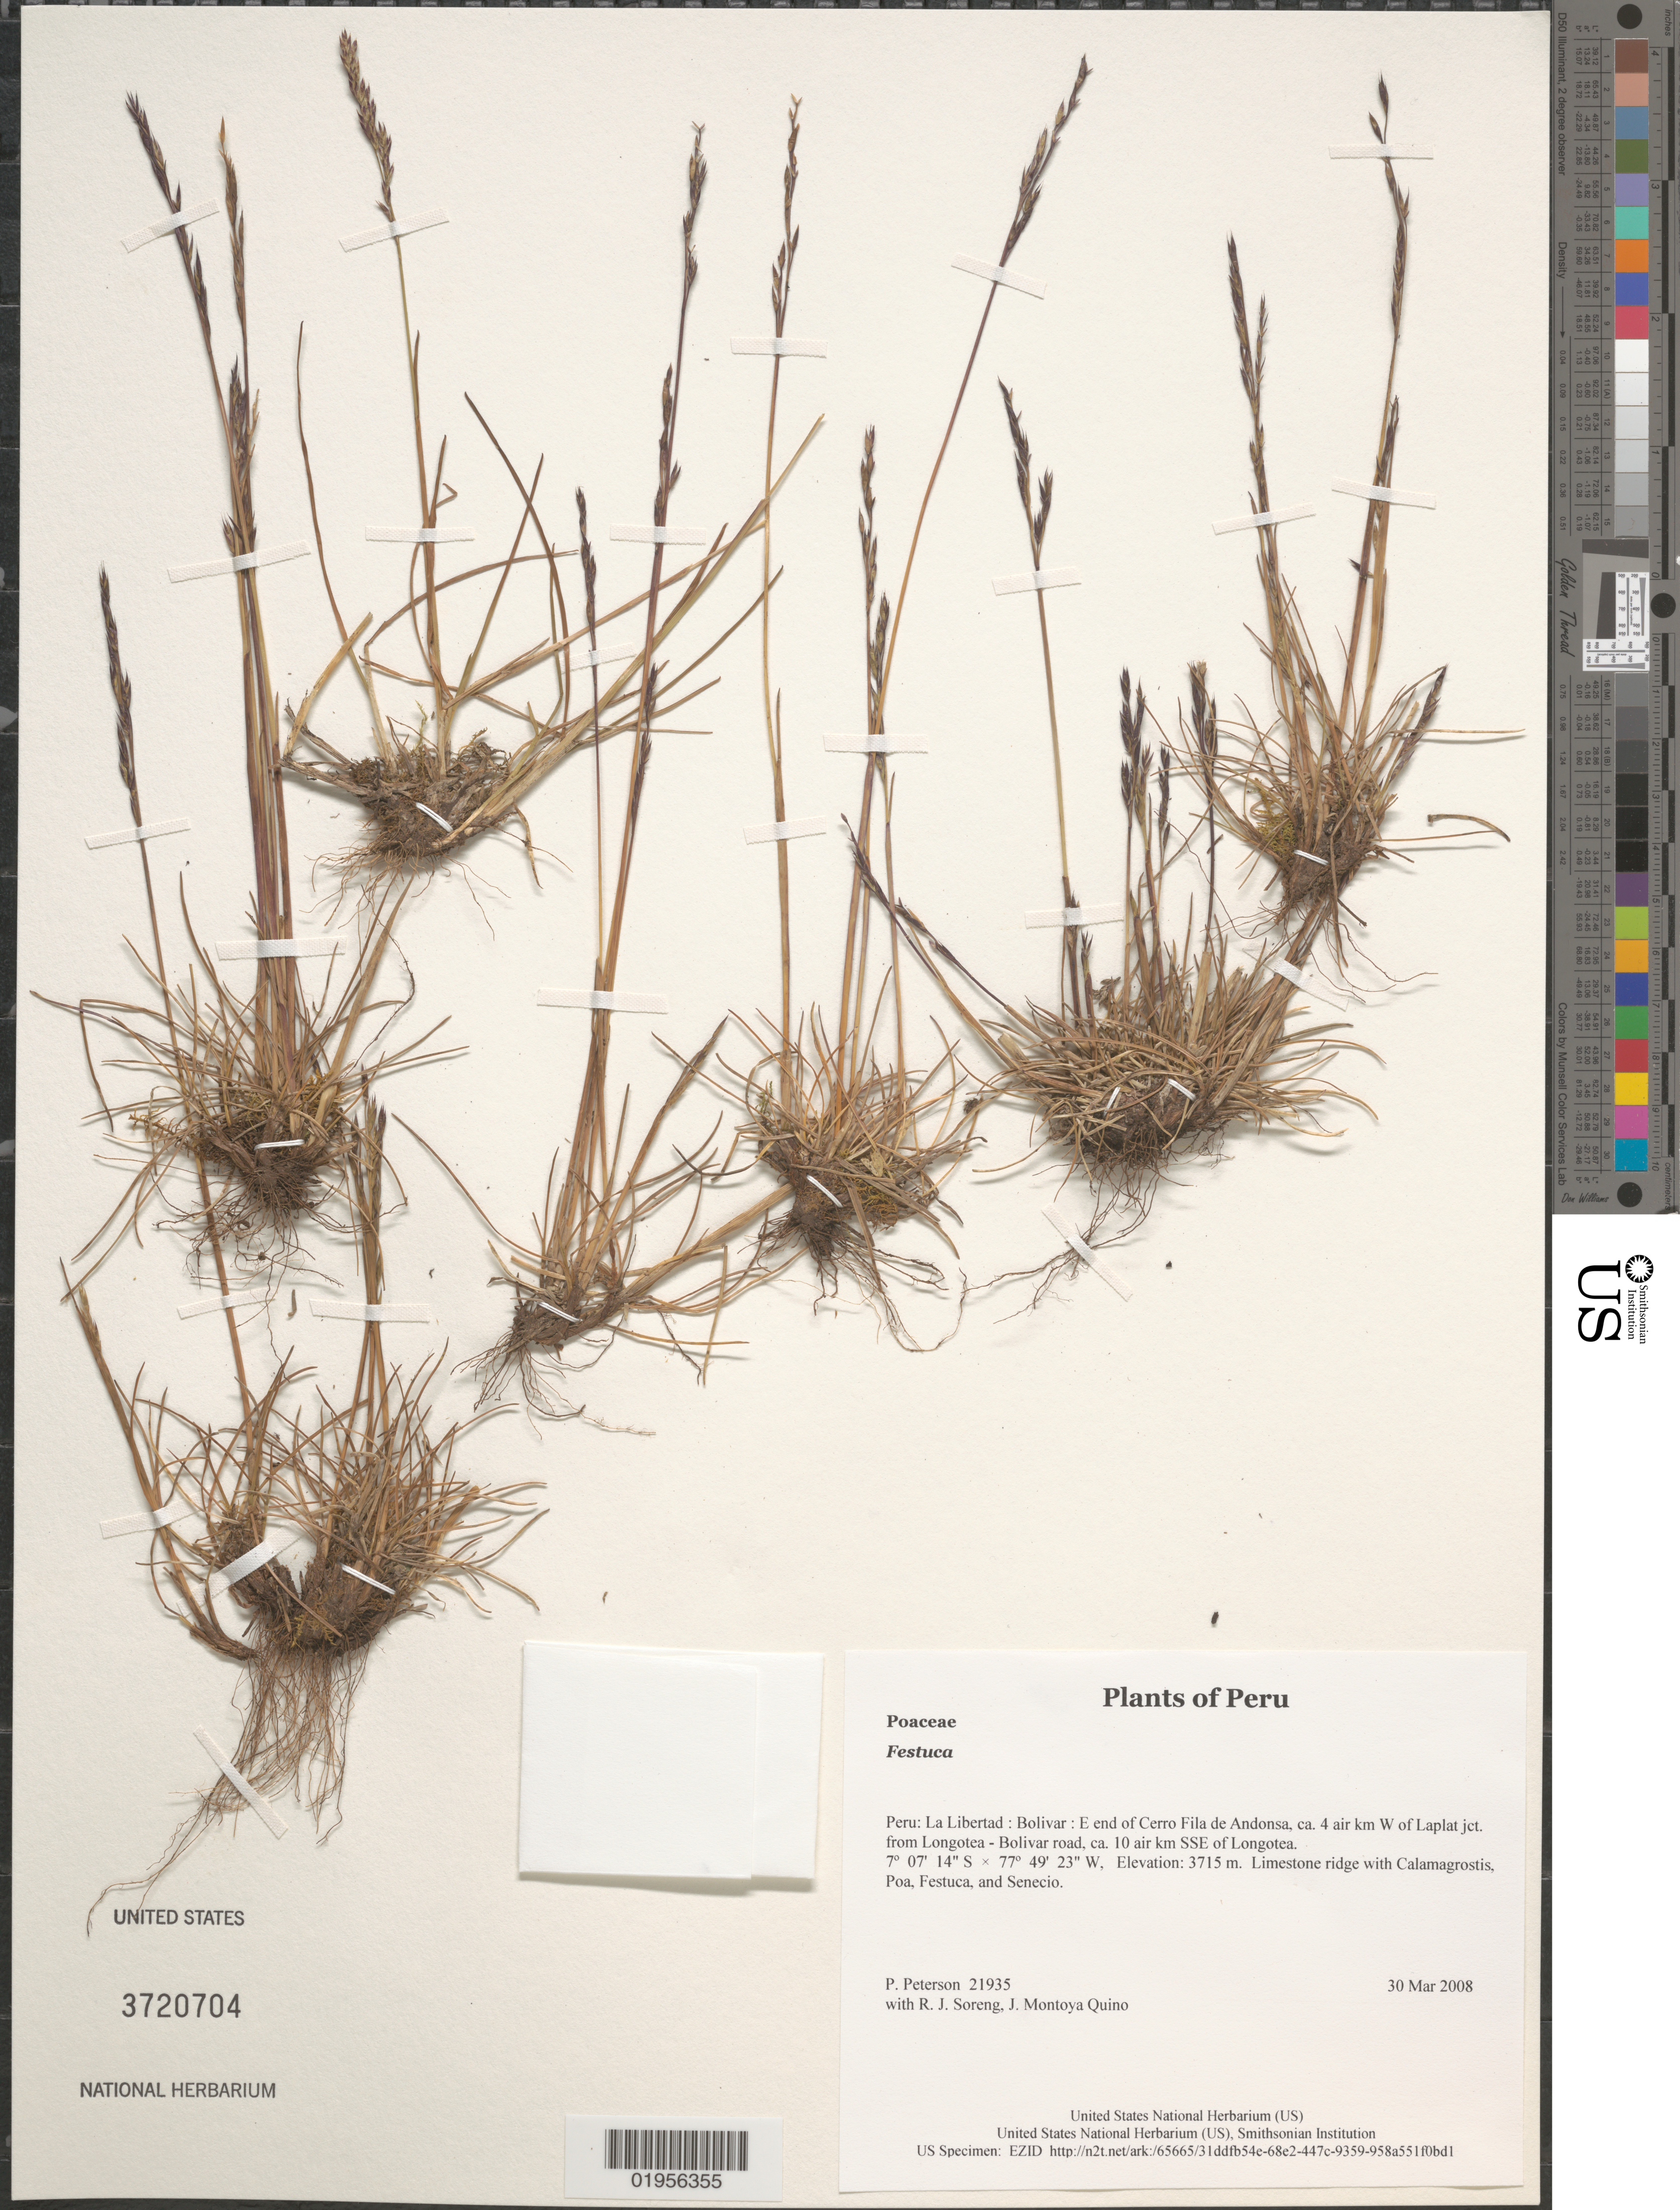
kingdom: Plantae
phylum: Tracheophyta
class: Liliopsida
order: Poales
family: Poaceae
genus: Festuca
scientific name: Festuca sp.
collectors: P. M. Peterson, R. J. Soreng & J. Montoya Quino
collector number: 21935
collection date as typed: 30 Mar 2008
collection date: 2008-03-30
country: Peru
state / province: La Libertad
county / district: Bolívar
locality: E end of Cerro Fila de Andonsa, ca. 4 air km W of Laplat jct. from Longotea - Bolivar road, ca. 10 air km SSE of Longotea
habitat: Limestone ridge with Calamagrostis, Poa, Festuca, and Senecio.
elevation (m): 3715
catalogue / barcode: US 3720704